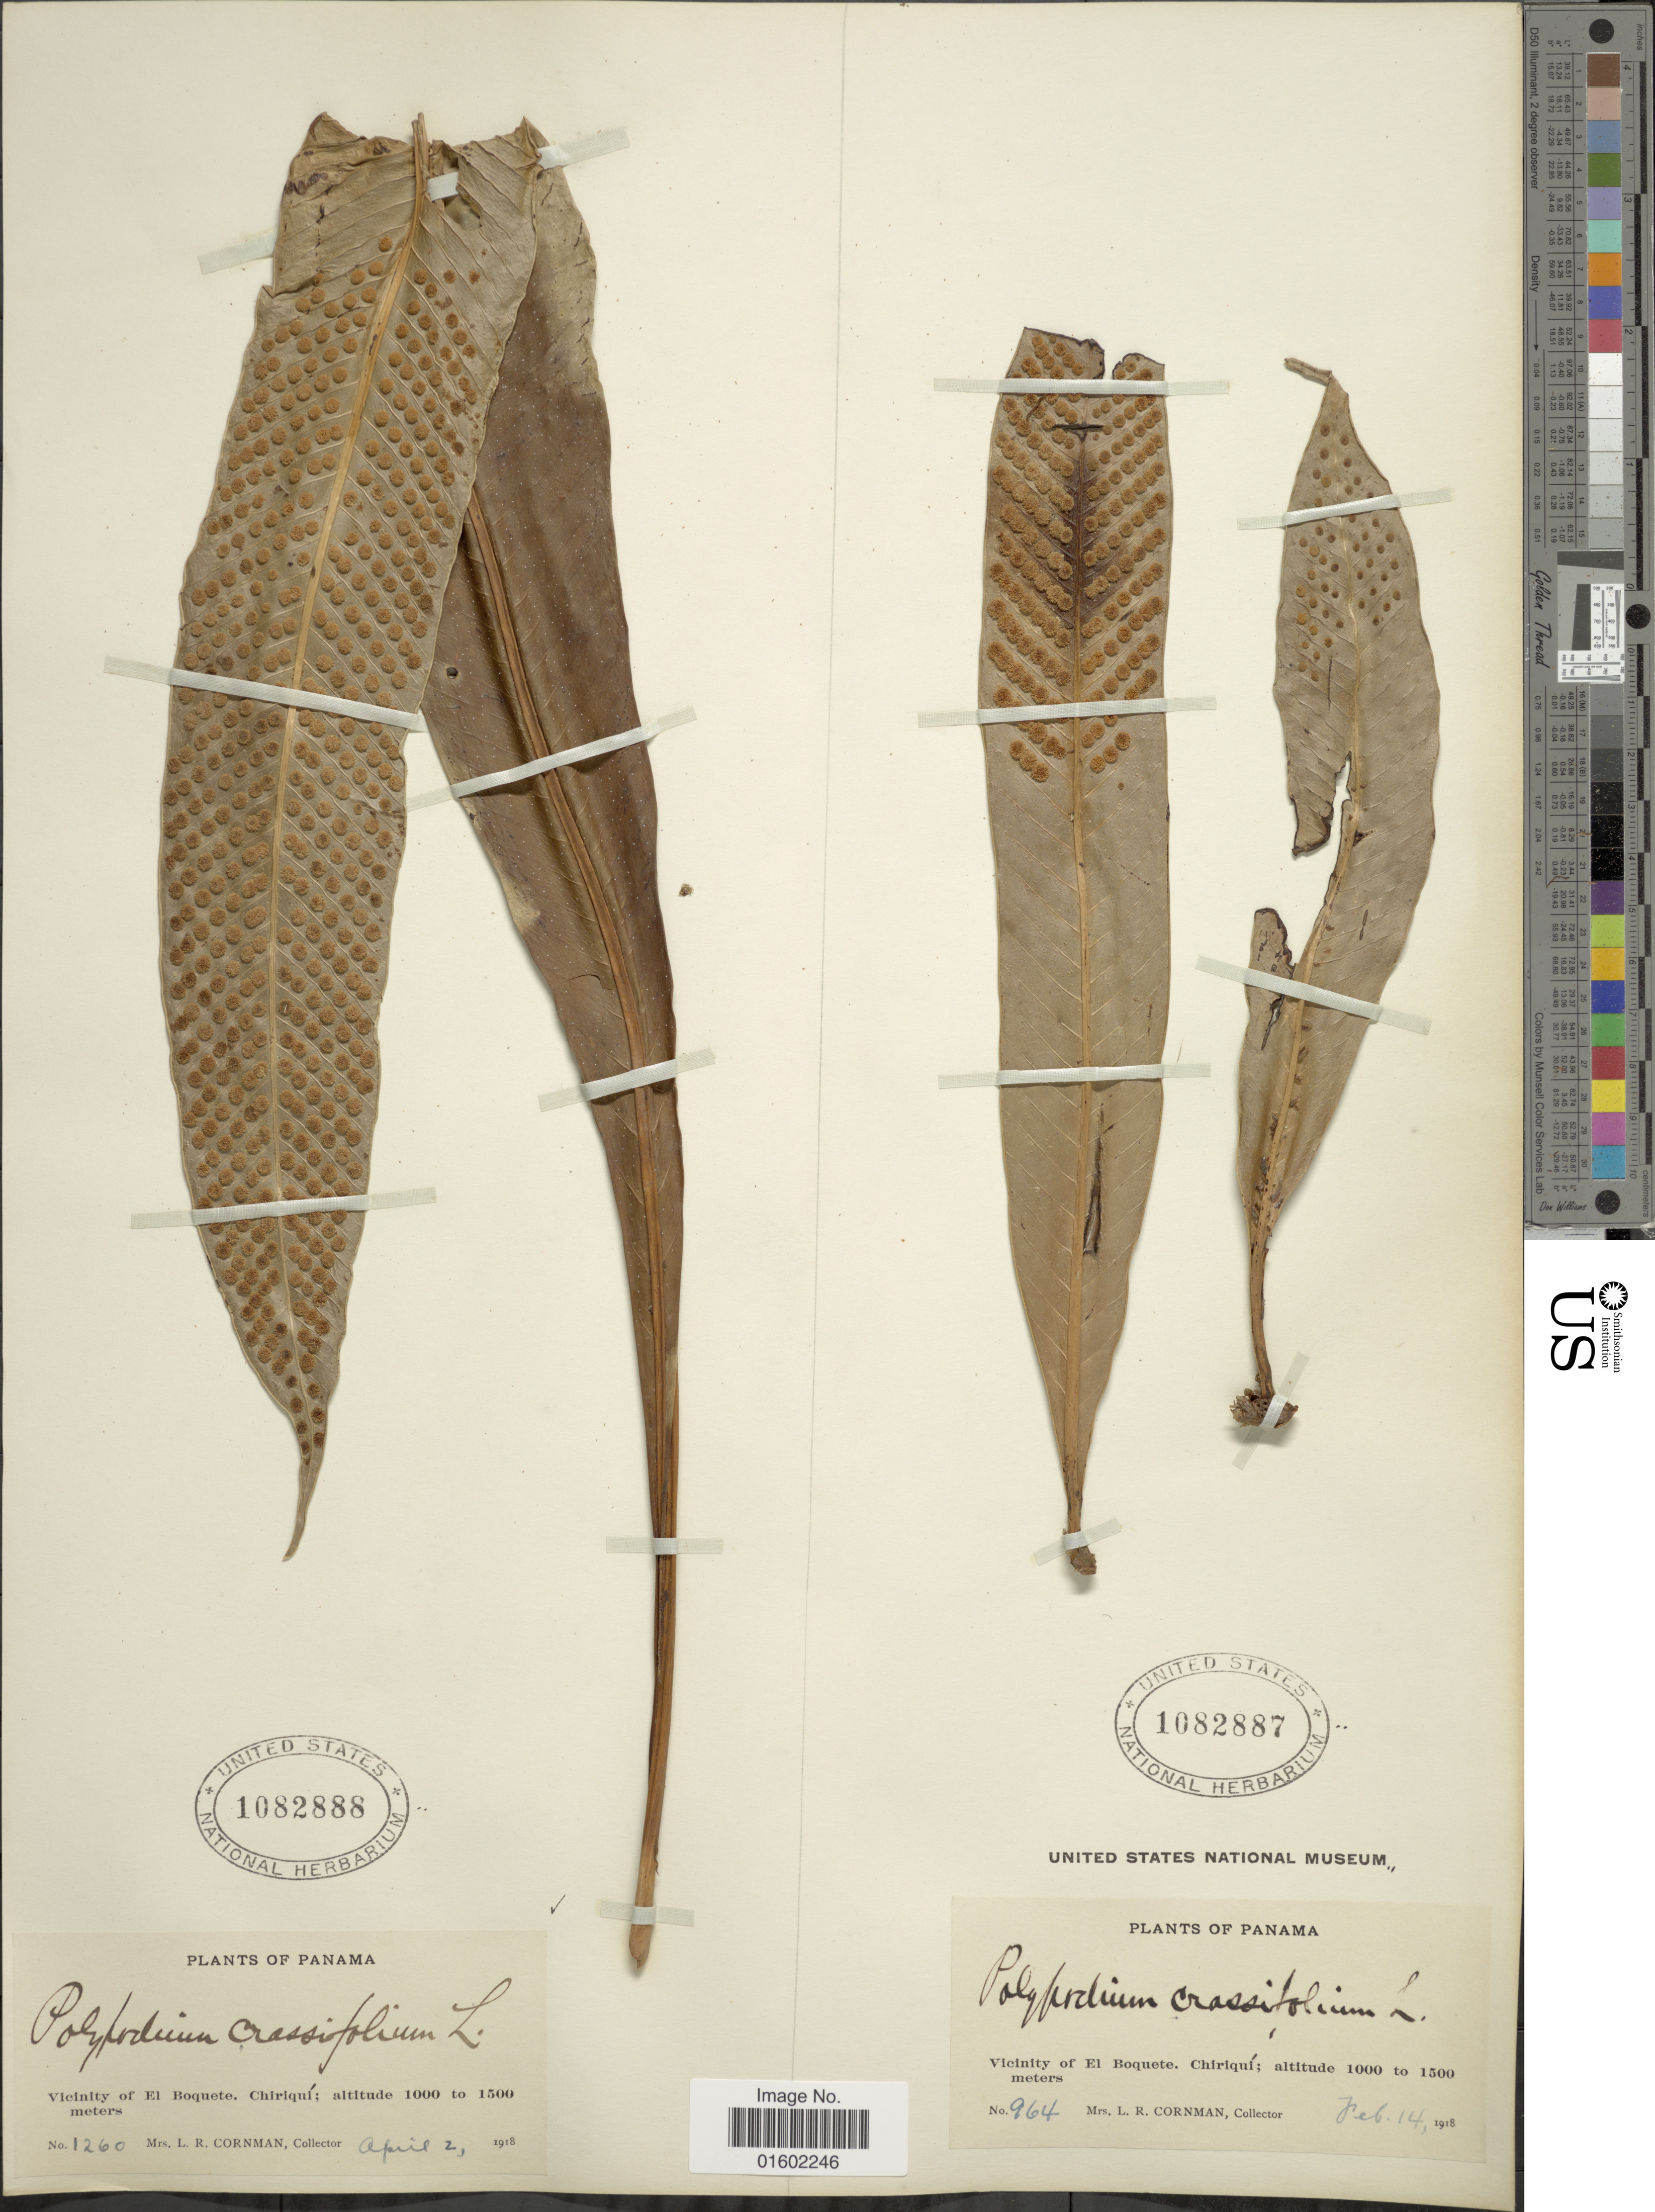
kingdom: Plantae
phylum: Tracheophyta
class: Polypodiopsida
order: Polypodiales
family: Polypodiaceae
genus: Niphidium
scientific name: Niphidium crassifolium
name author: (L.) Lellinger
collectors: L. Cornman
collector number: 964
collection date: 1918-02-14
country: Panama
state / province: Chiriqui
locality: Vicinity of El Boquete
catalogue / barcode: US 1082887